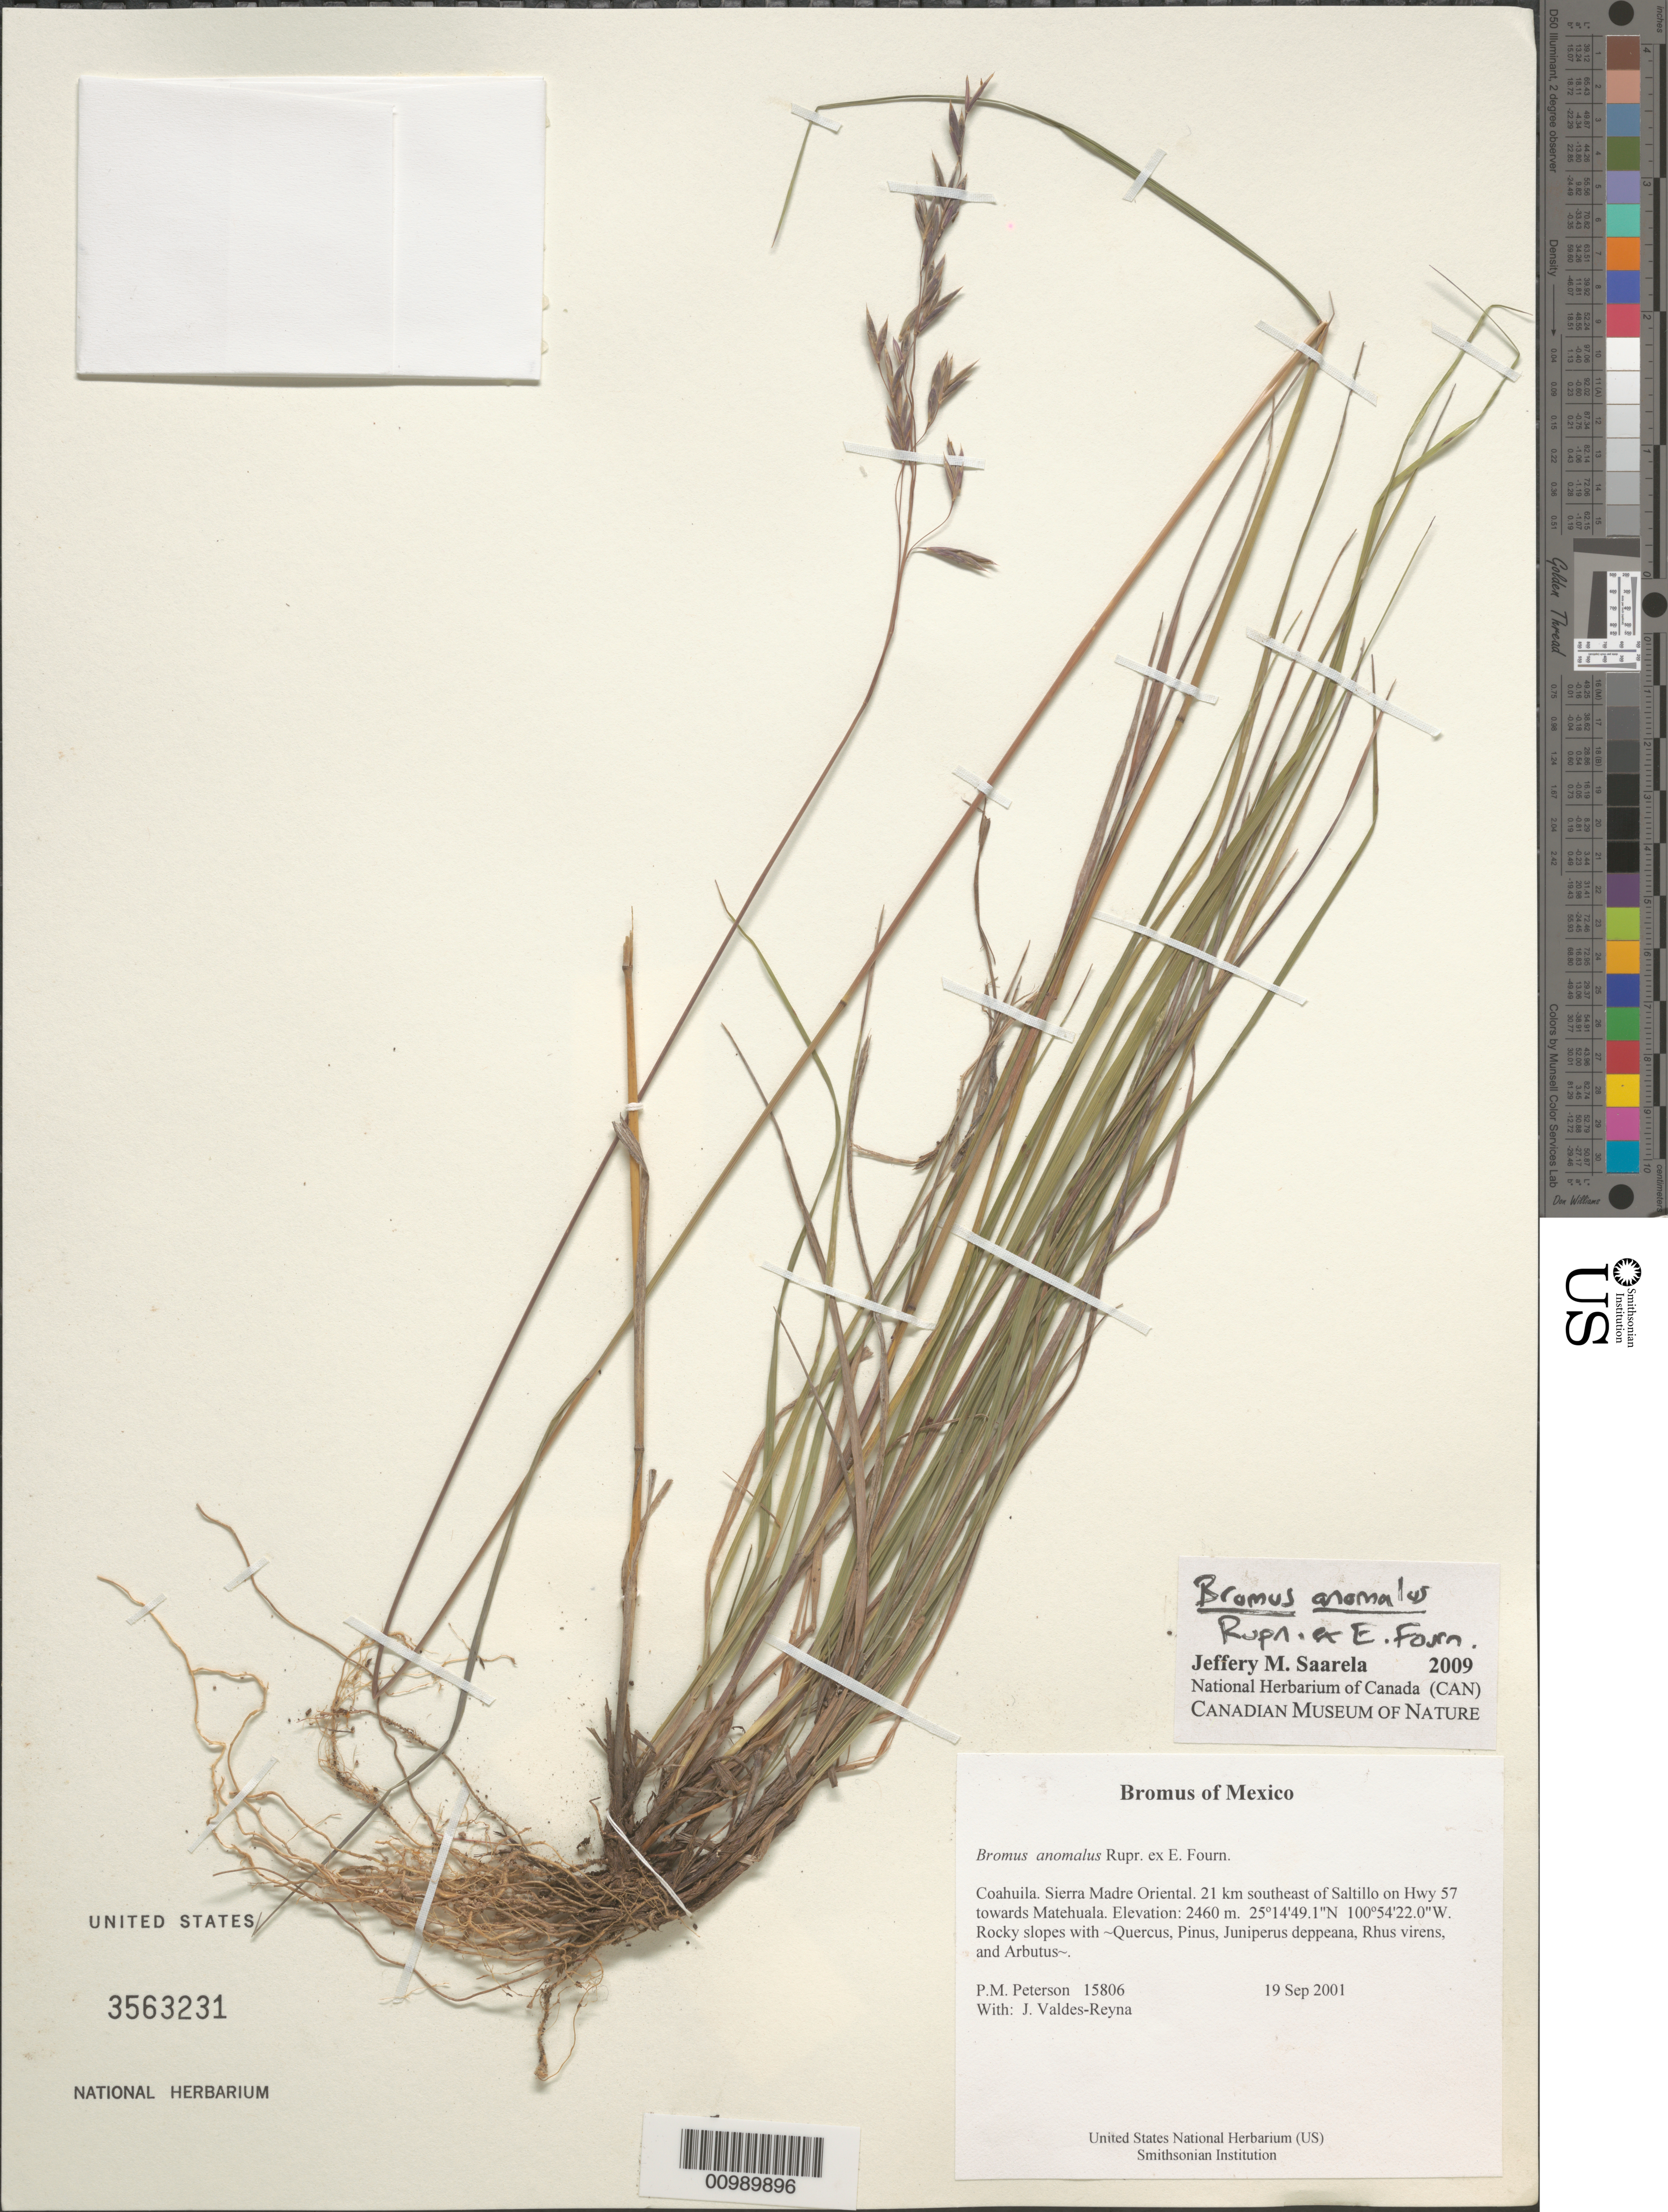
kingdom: Plantae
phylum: Tracheophyta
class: Liliopsida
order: Poales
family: Poaceae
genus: Bromus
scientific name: Bromus anomalus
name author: Rupr. ex E. Fourn.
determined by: Saarela, J. M., (CAN), Canadian Museum of Nature (CANADA)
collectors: P. M. Peterson & J. Valdés-Reyna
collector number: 15806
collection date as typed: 19 Sep 2001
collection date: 2001-09-19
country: Mexico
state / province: Coahuila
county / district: Sierra Madre Oriental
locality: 21 km southeast of Saltillo on Hwy 57 towards Matehuala.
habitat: Rocky slopes with ~Quercus, Pinus, Juniperus deppeana, Rhus virens, and Arbutus~.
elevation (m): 2460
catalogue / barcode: US 3563231